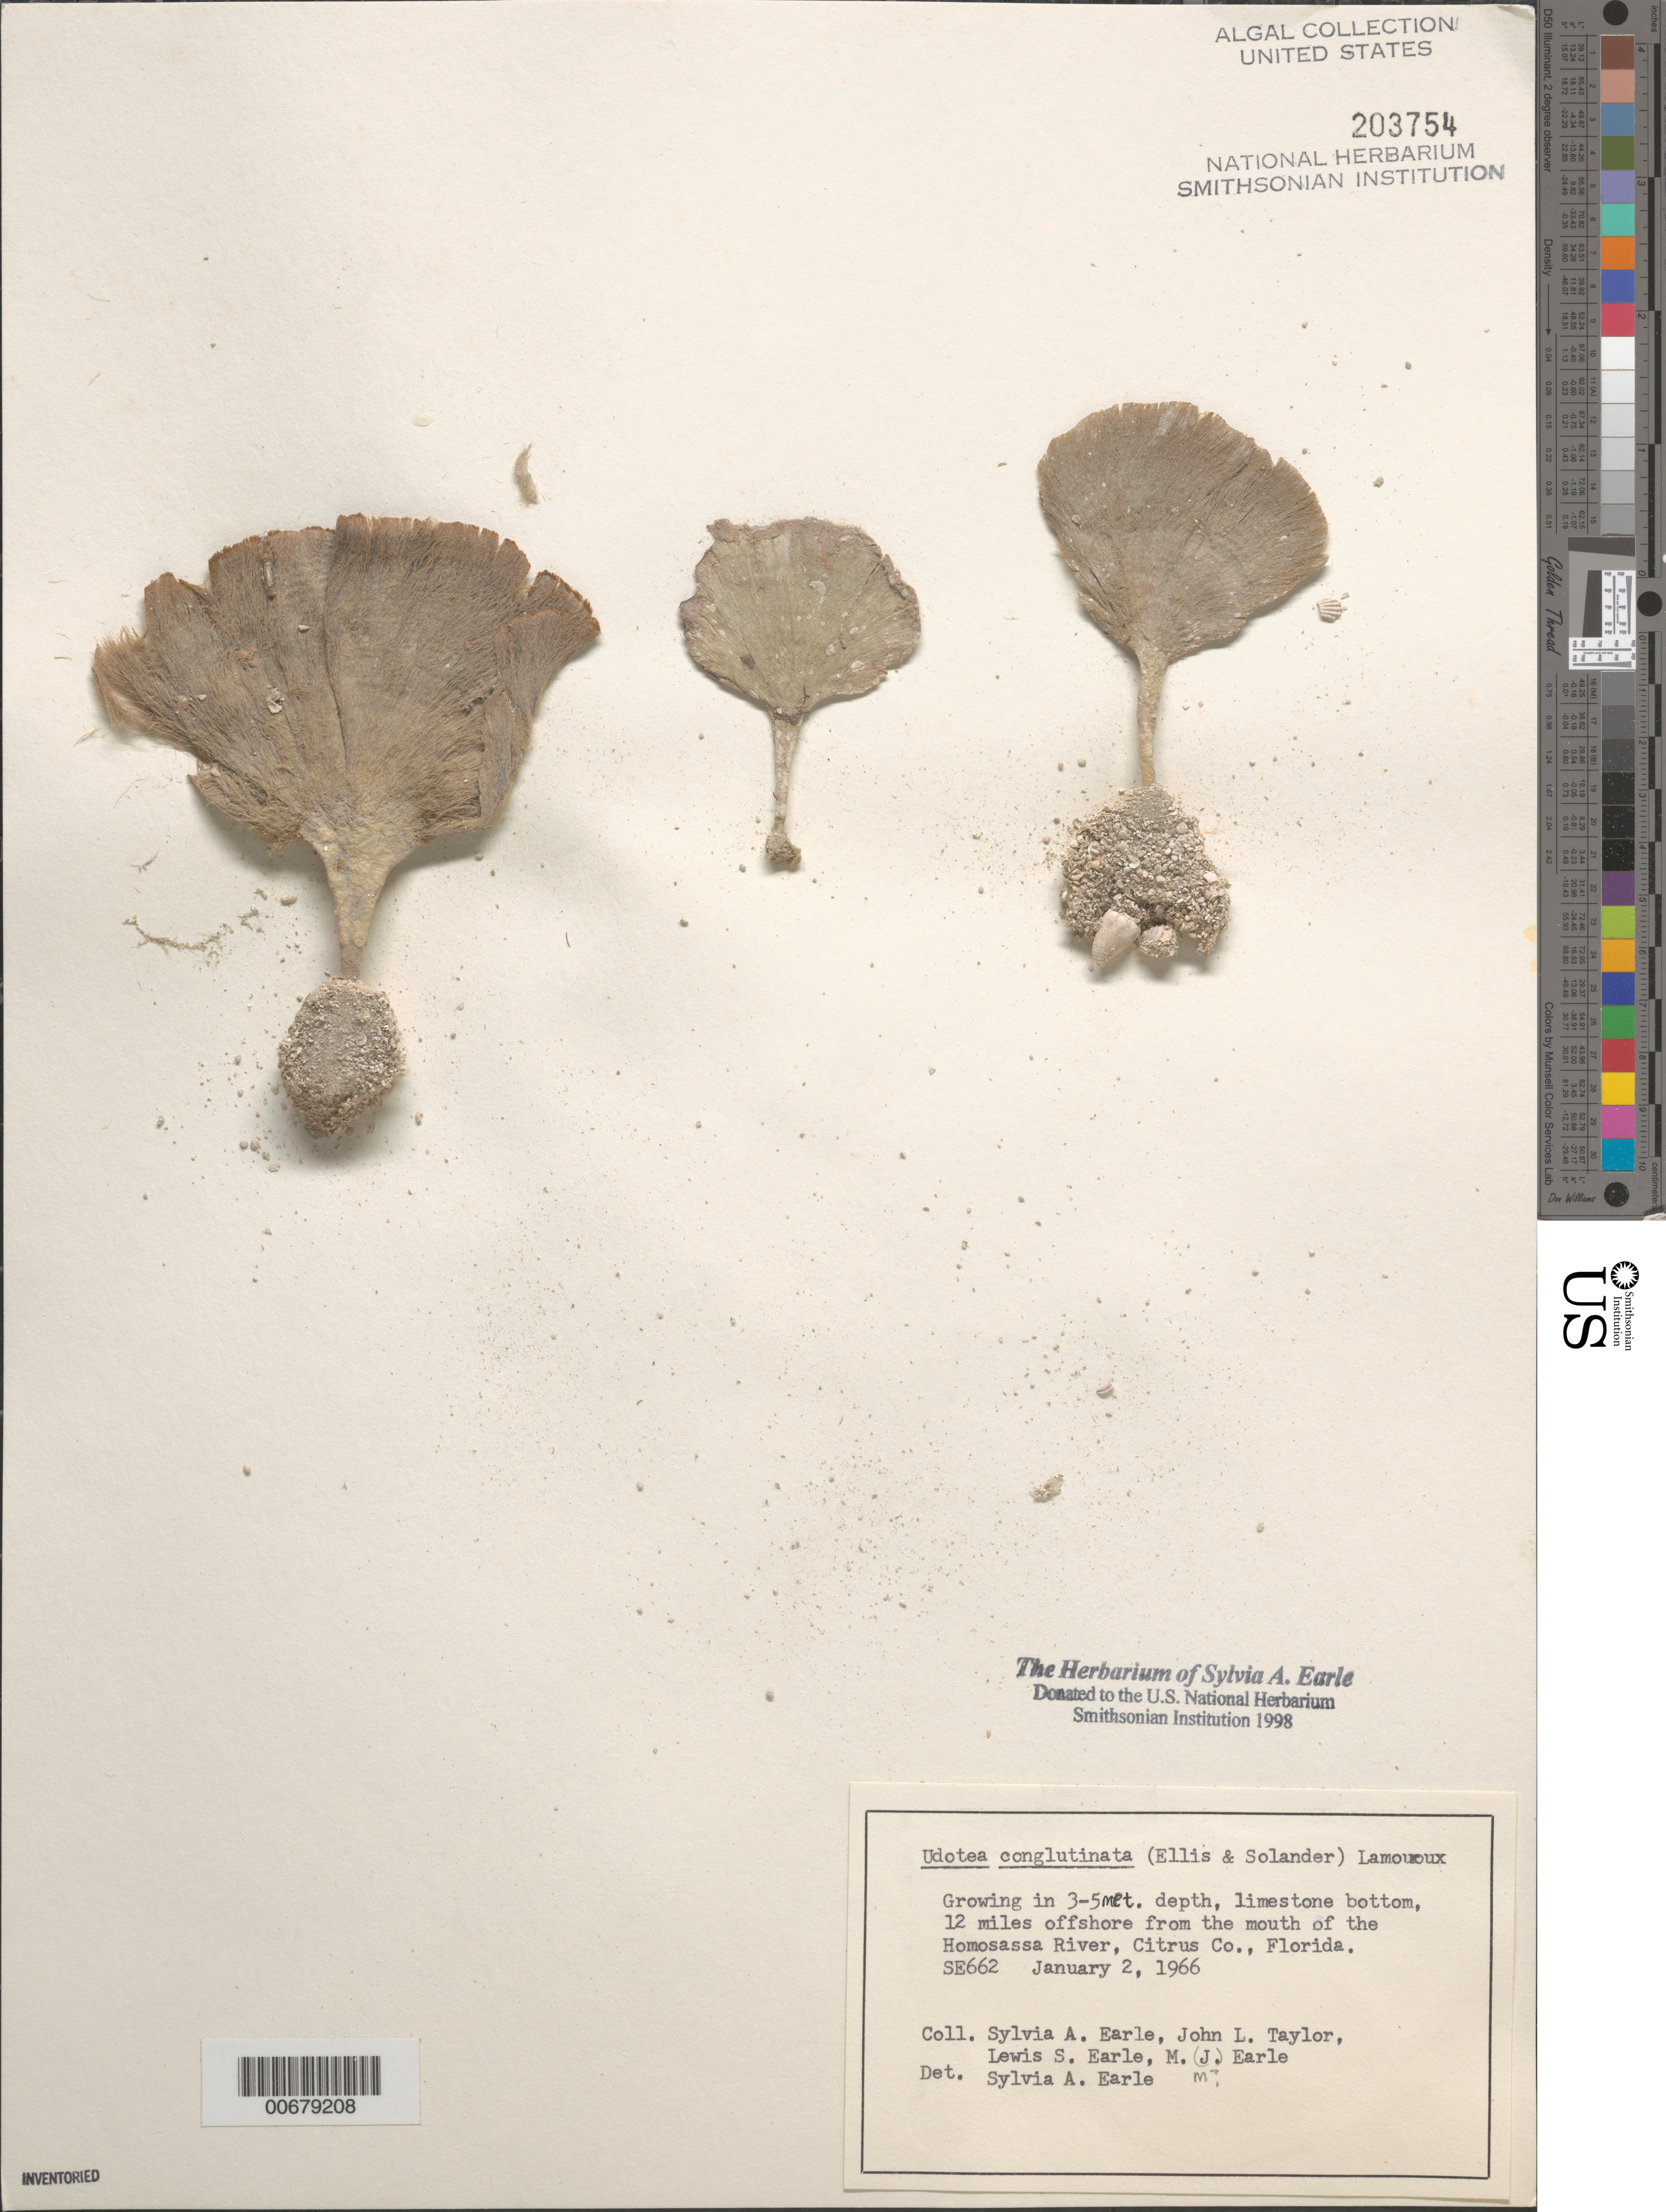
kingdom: Plantae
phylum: Chlorophyta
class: Ulvophyceae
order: Bryopsidales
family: Udoteaceae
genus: Udotea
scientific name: Udotea conglutinata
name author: (Ellis & Sol.) J.V.Lamouroux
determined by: Earle, S. A.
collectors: S. A. Earle, J. L. Taylor, L. Earle & M. Earle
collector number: SE 662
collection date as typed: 02 Jan 1966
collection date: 1966-01-02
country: United States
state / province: Florida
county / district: Citrus County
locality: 12 miles off Homosassa River mouth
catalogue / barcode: US 203754